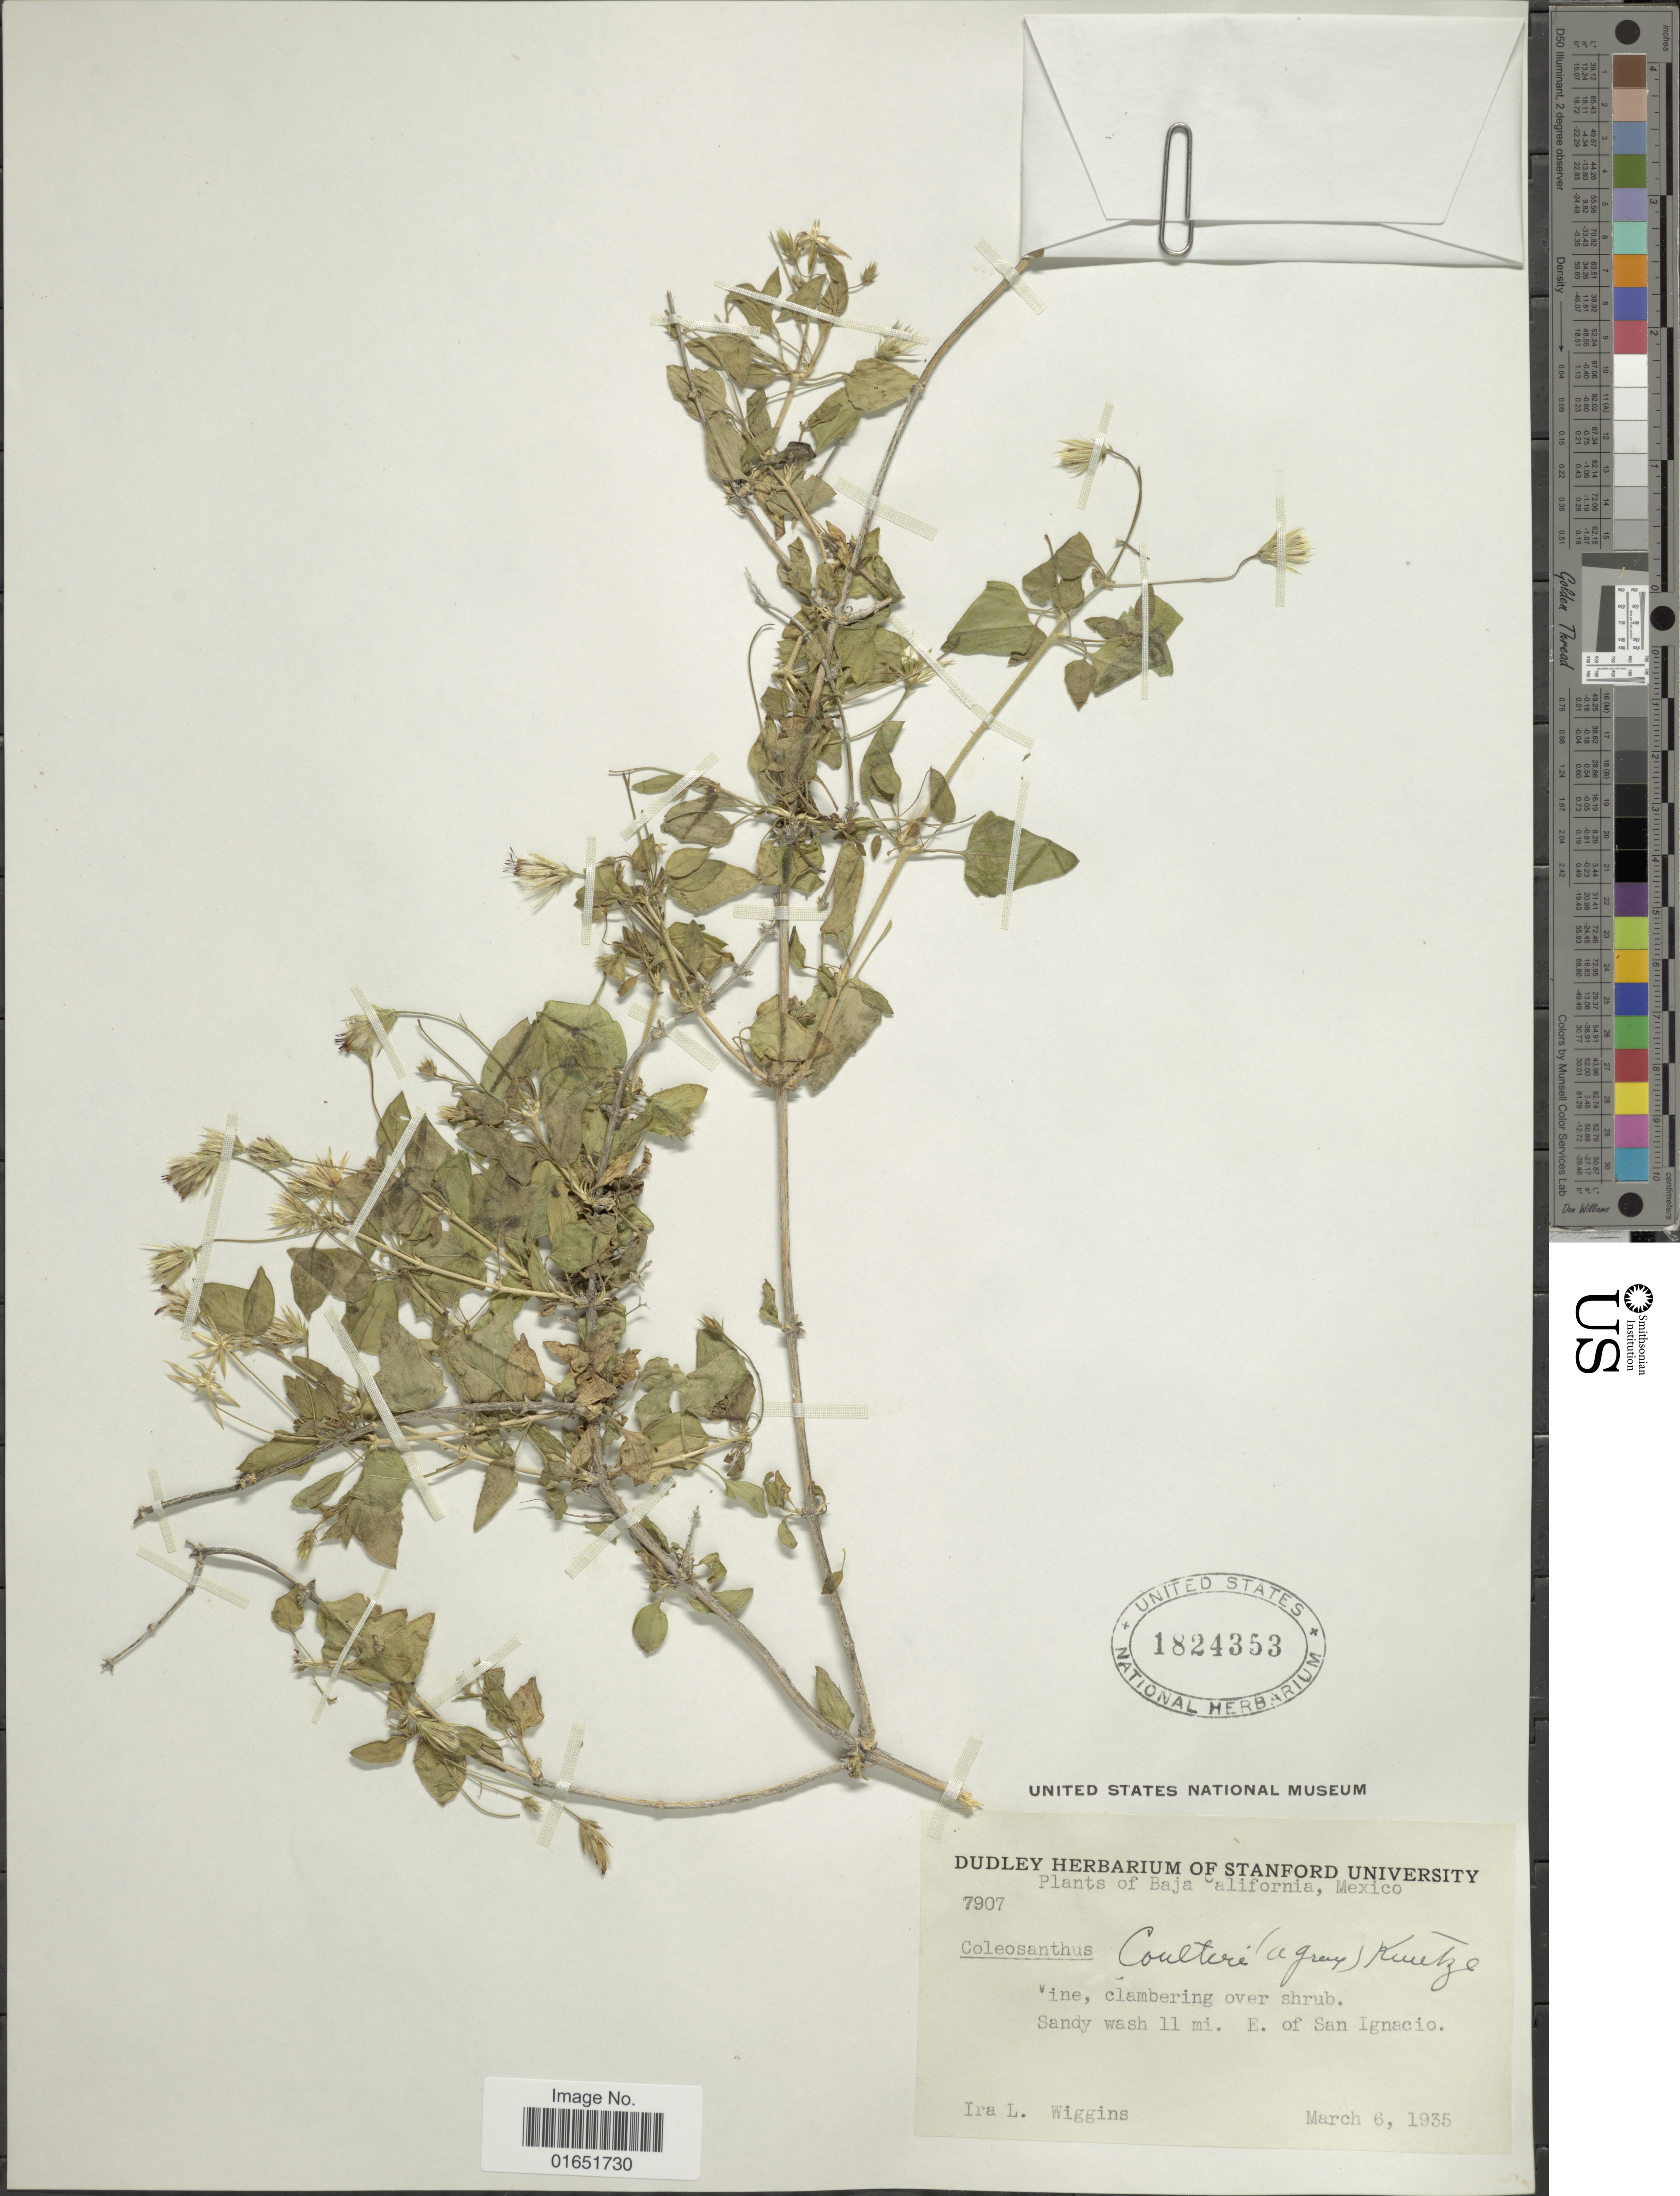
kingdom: Plantae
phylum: Tracheophyta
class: Magnoliopsida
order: Asterales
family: Asteraceae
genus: Brickellia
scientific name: Brickellia coulteri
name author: A. Gray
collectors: I. L. Wiggins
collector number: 7907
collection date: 1935-03-06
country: Mexico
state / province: Baja California Sur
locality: Sandy wash 11 mi. E of San Ignacio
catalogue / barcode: US 1824353